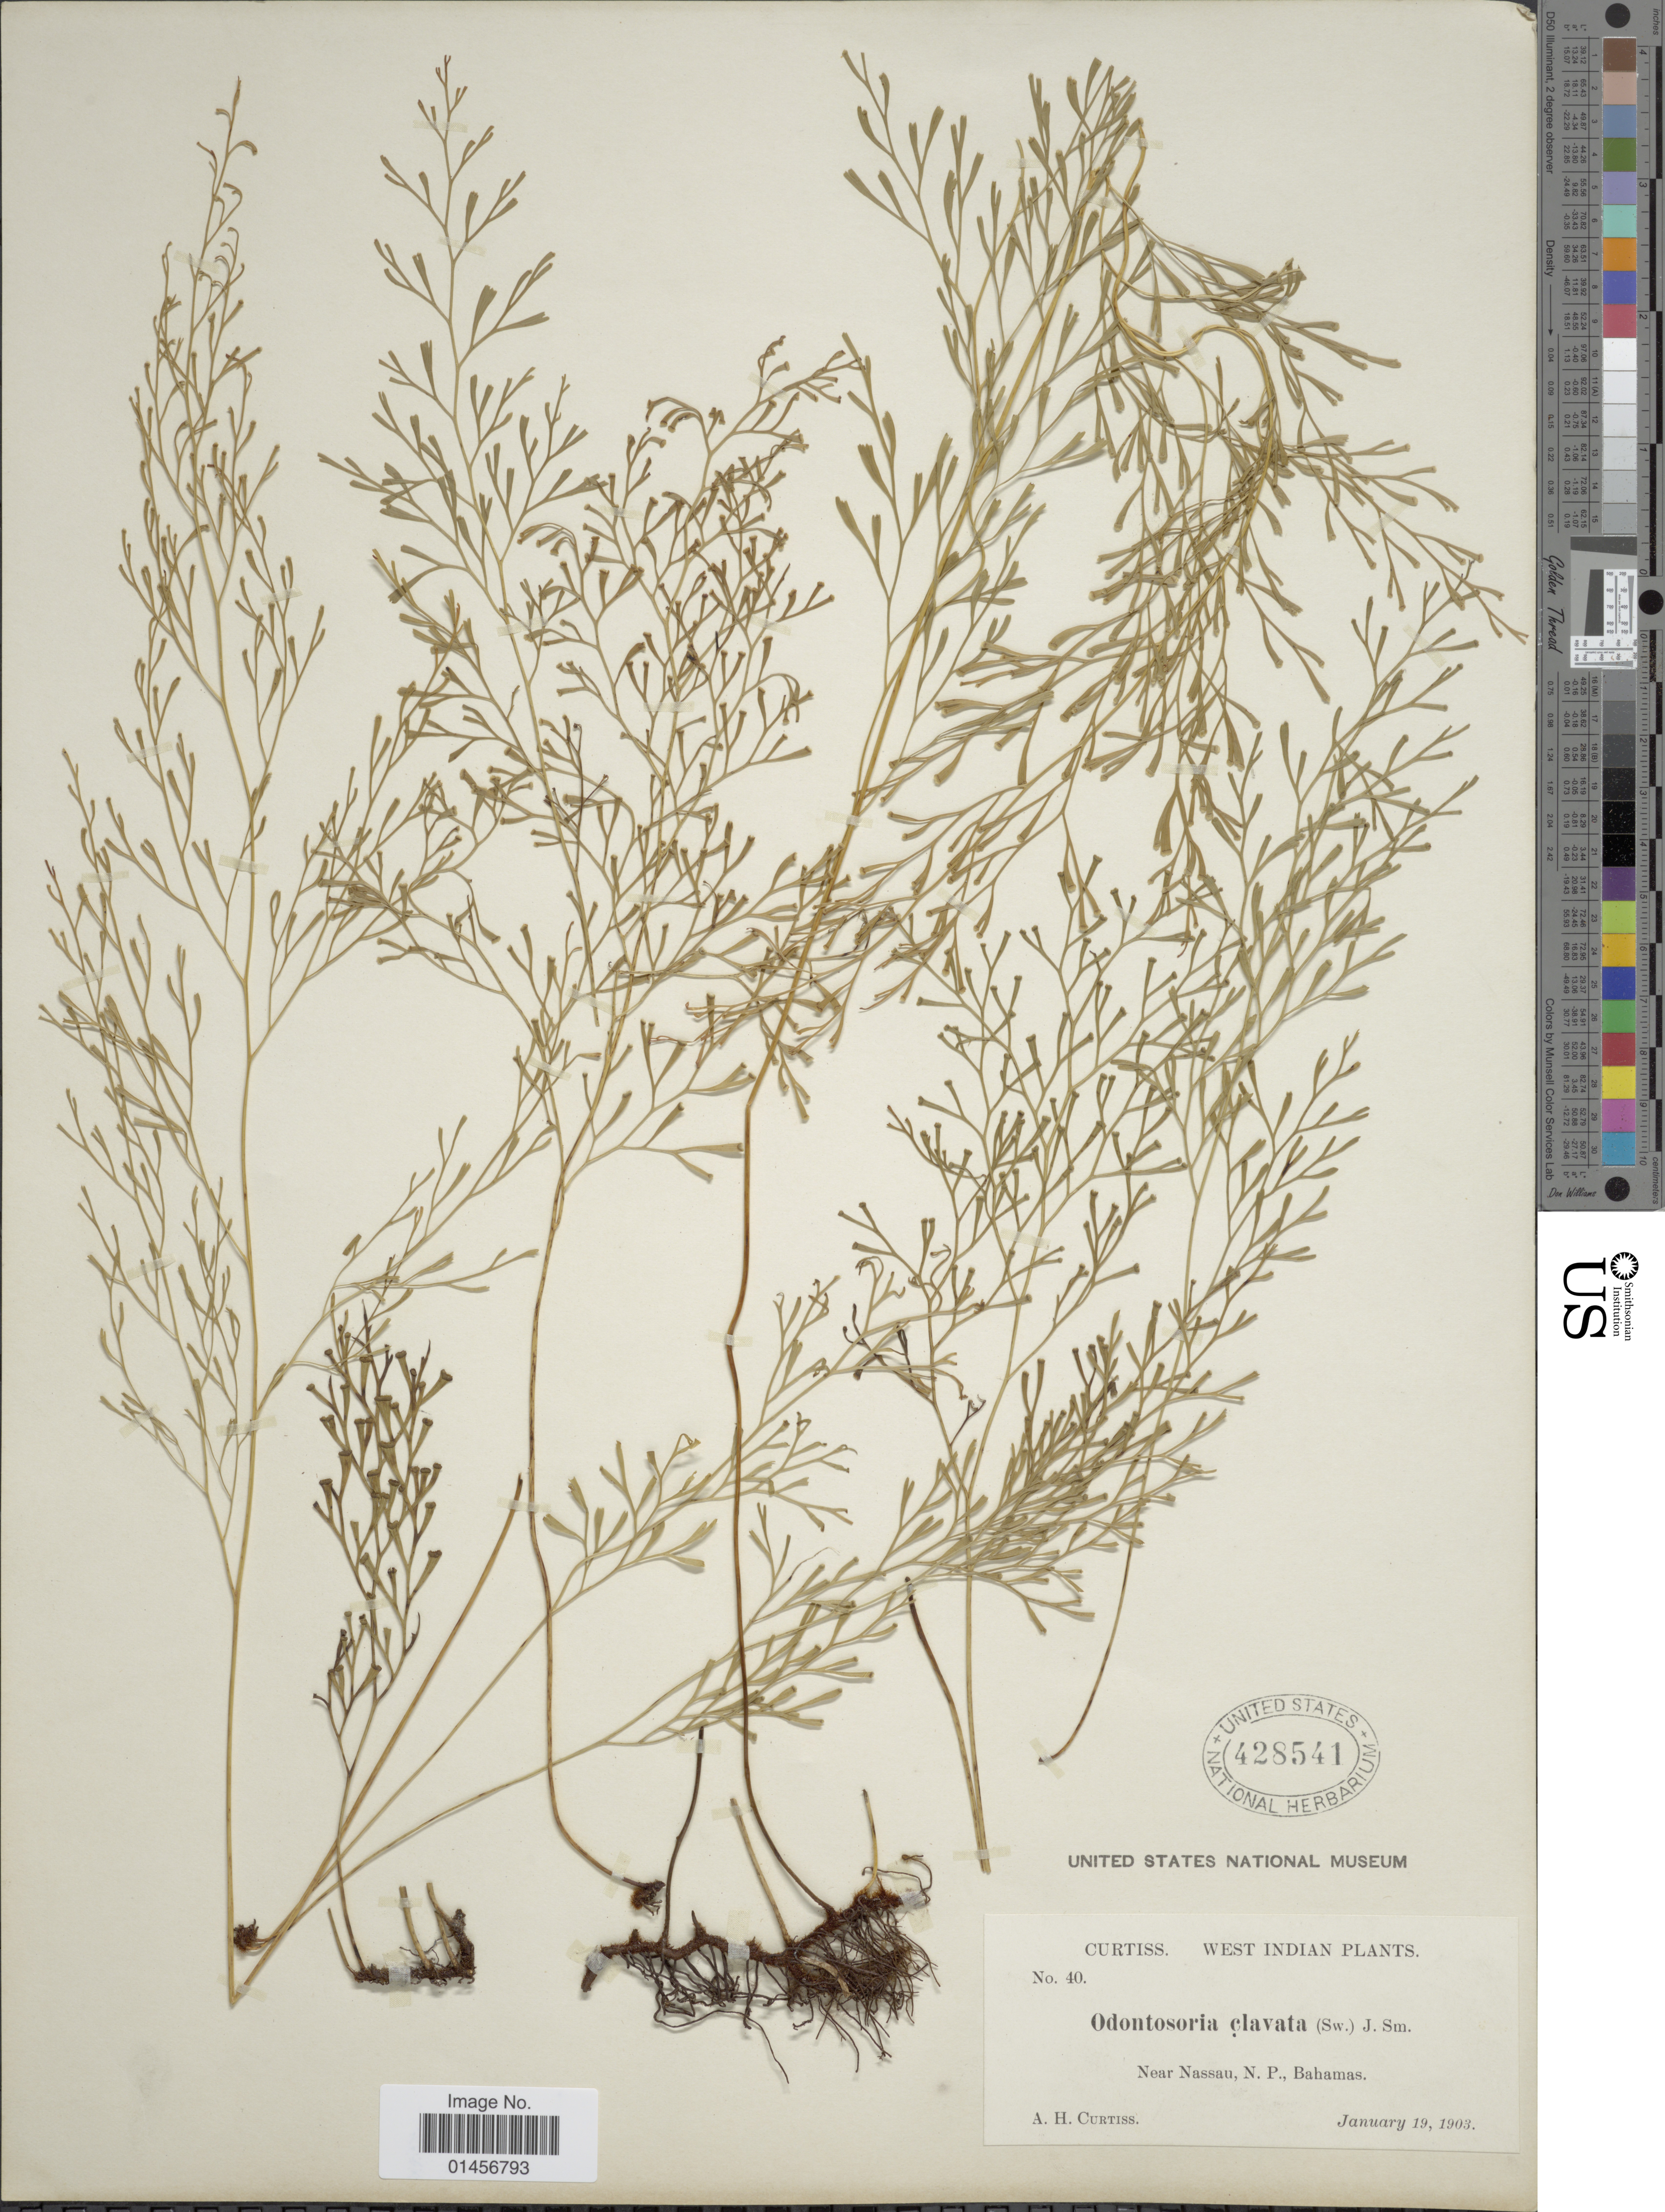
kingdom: Plantae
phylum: Tracheophyta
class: Polypodiopsida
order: Polypodiales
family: Lindsaeaceae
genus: Sphenomeris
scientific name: Sphenomeris clavata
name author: (L.) Maxon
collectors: A. H. Curtiss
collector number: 40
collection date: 1903-01-19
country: Bahamas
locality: Bahamas, near Nassau, N. P.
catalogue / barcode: US 428541